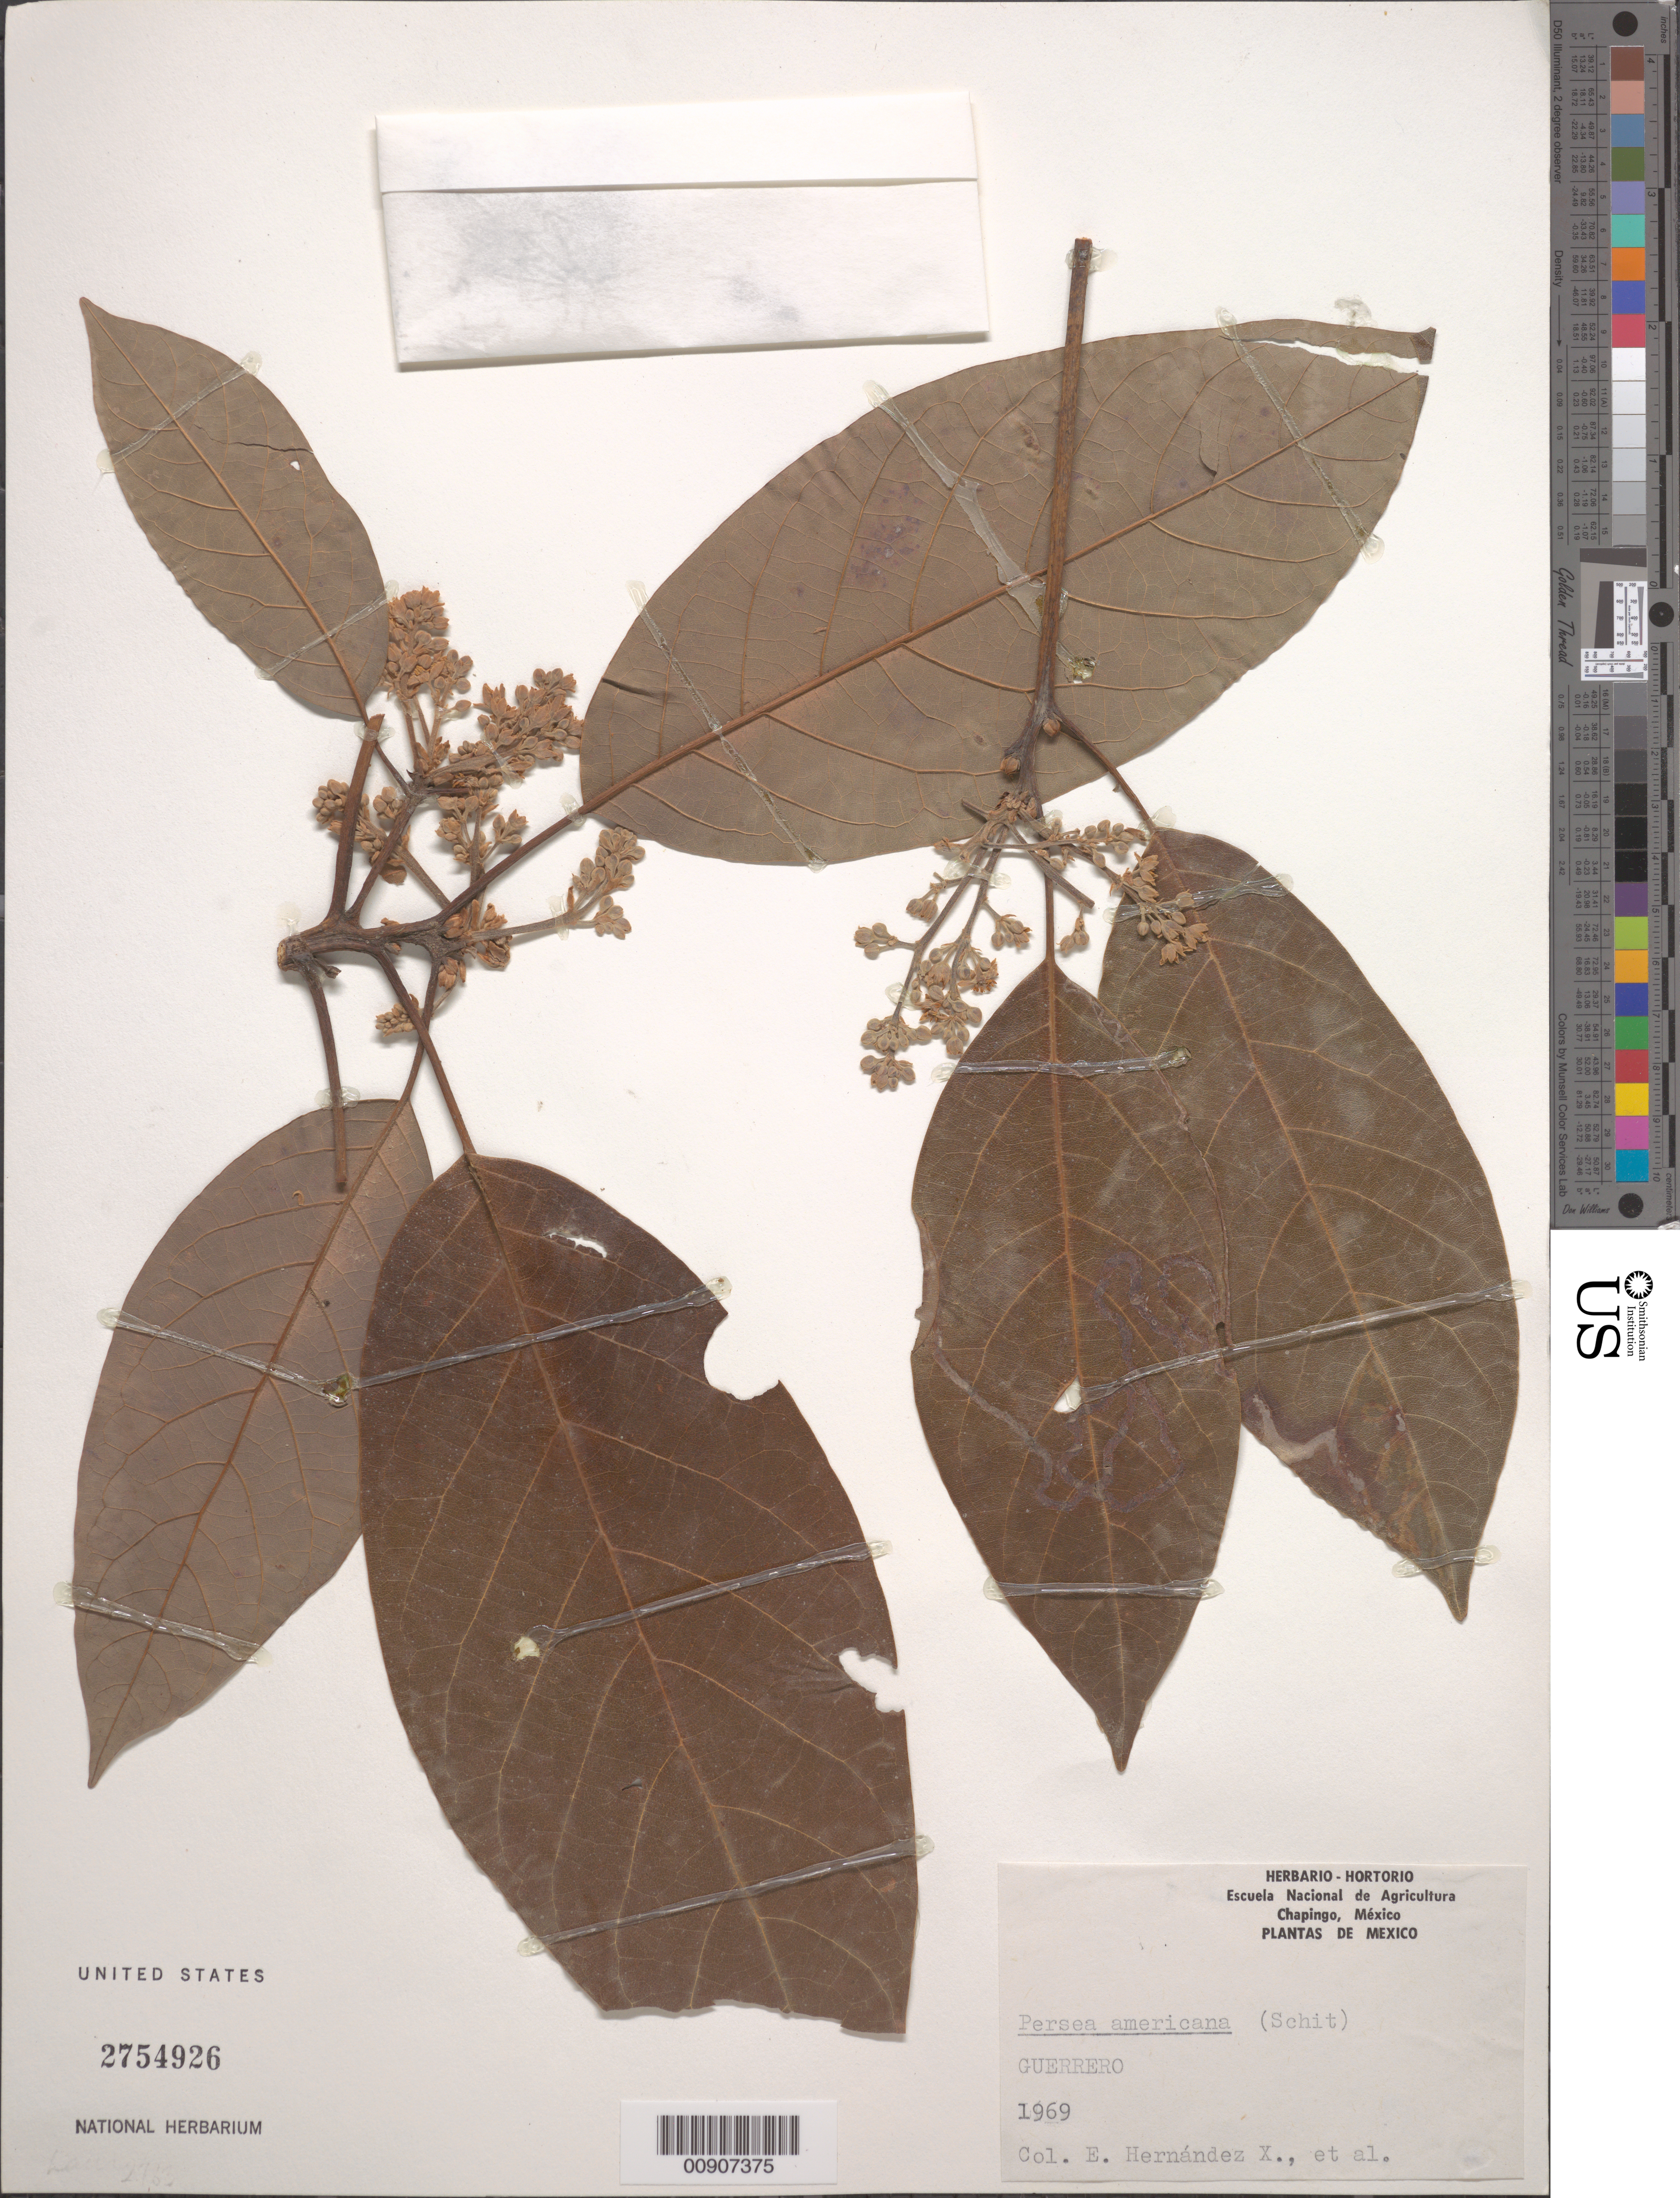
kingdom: Plantae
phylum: Tracheophyta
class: Magnoliopsida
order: Laurales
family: Lauraceae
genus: Persea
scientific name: Persea americana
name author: Mill.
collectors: E. I. Hernández-X. & et al.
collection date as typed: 1969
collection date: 1969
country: Mexico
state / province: Guerrero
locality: Guerrero.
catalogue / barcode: US 2754926